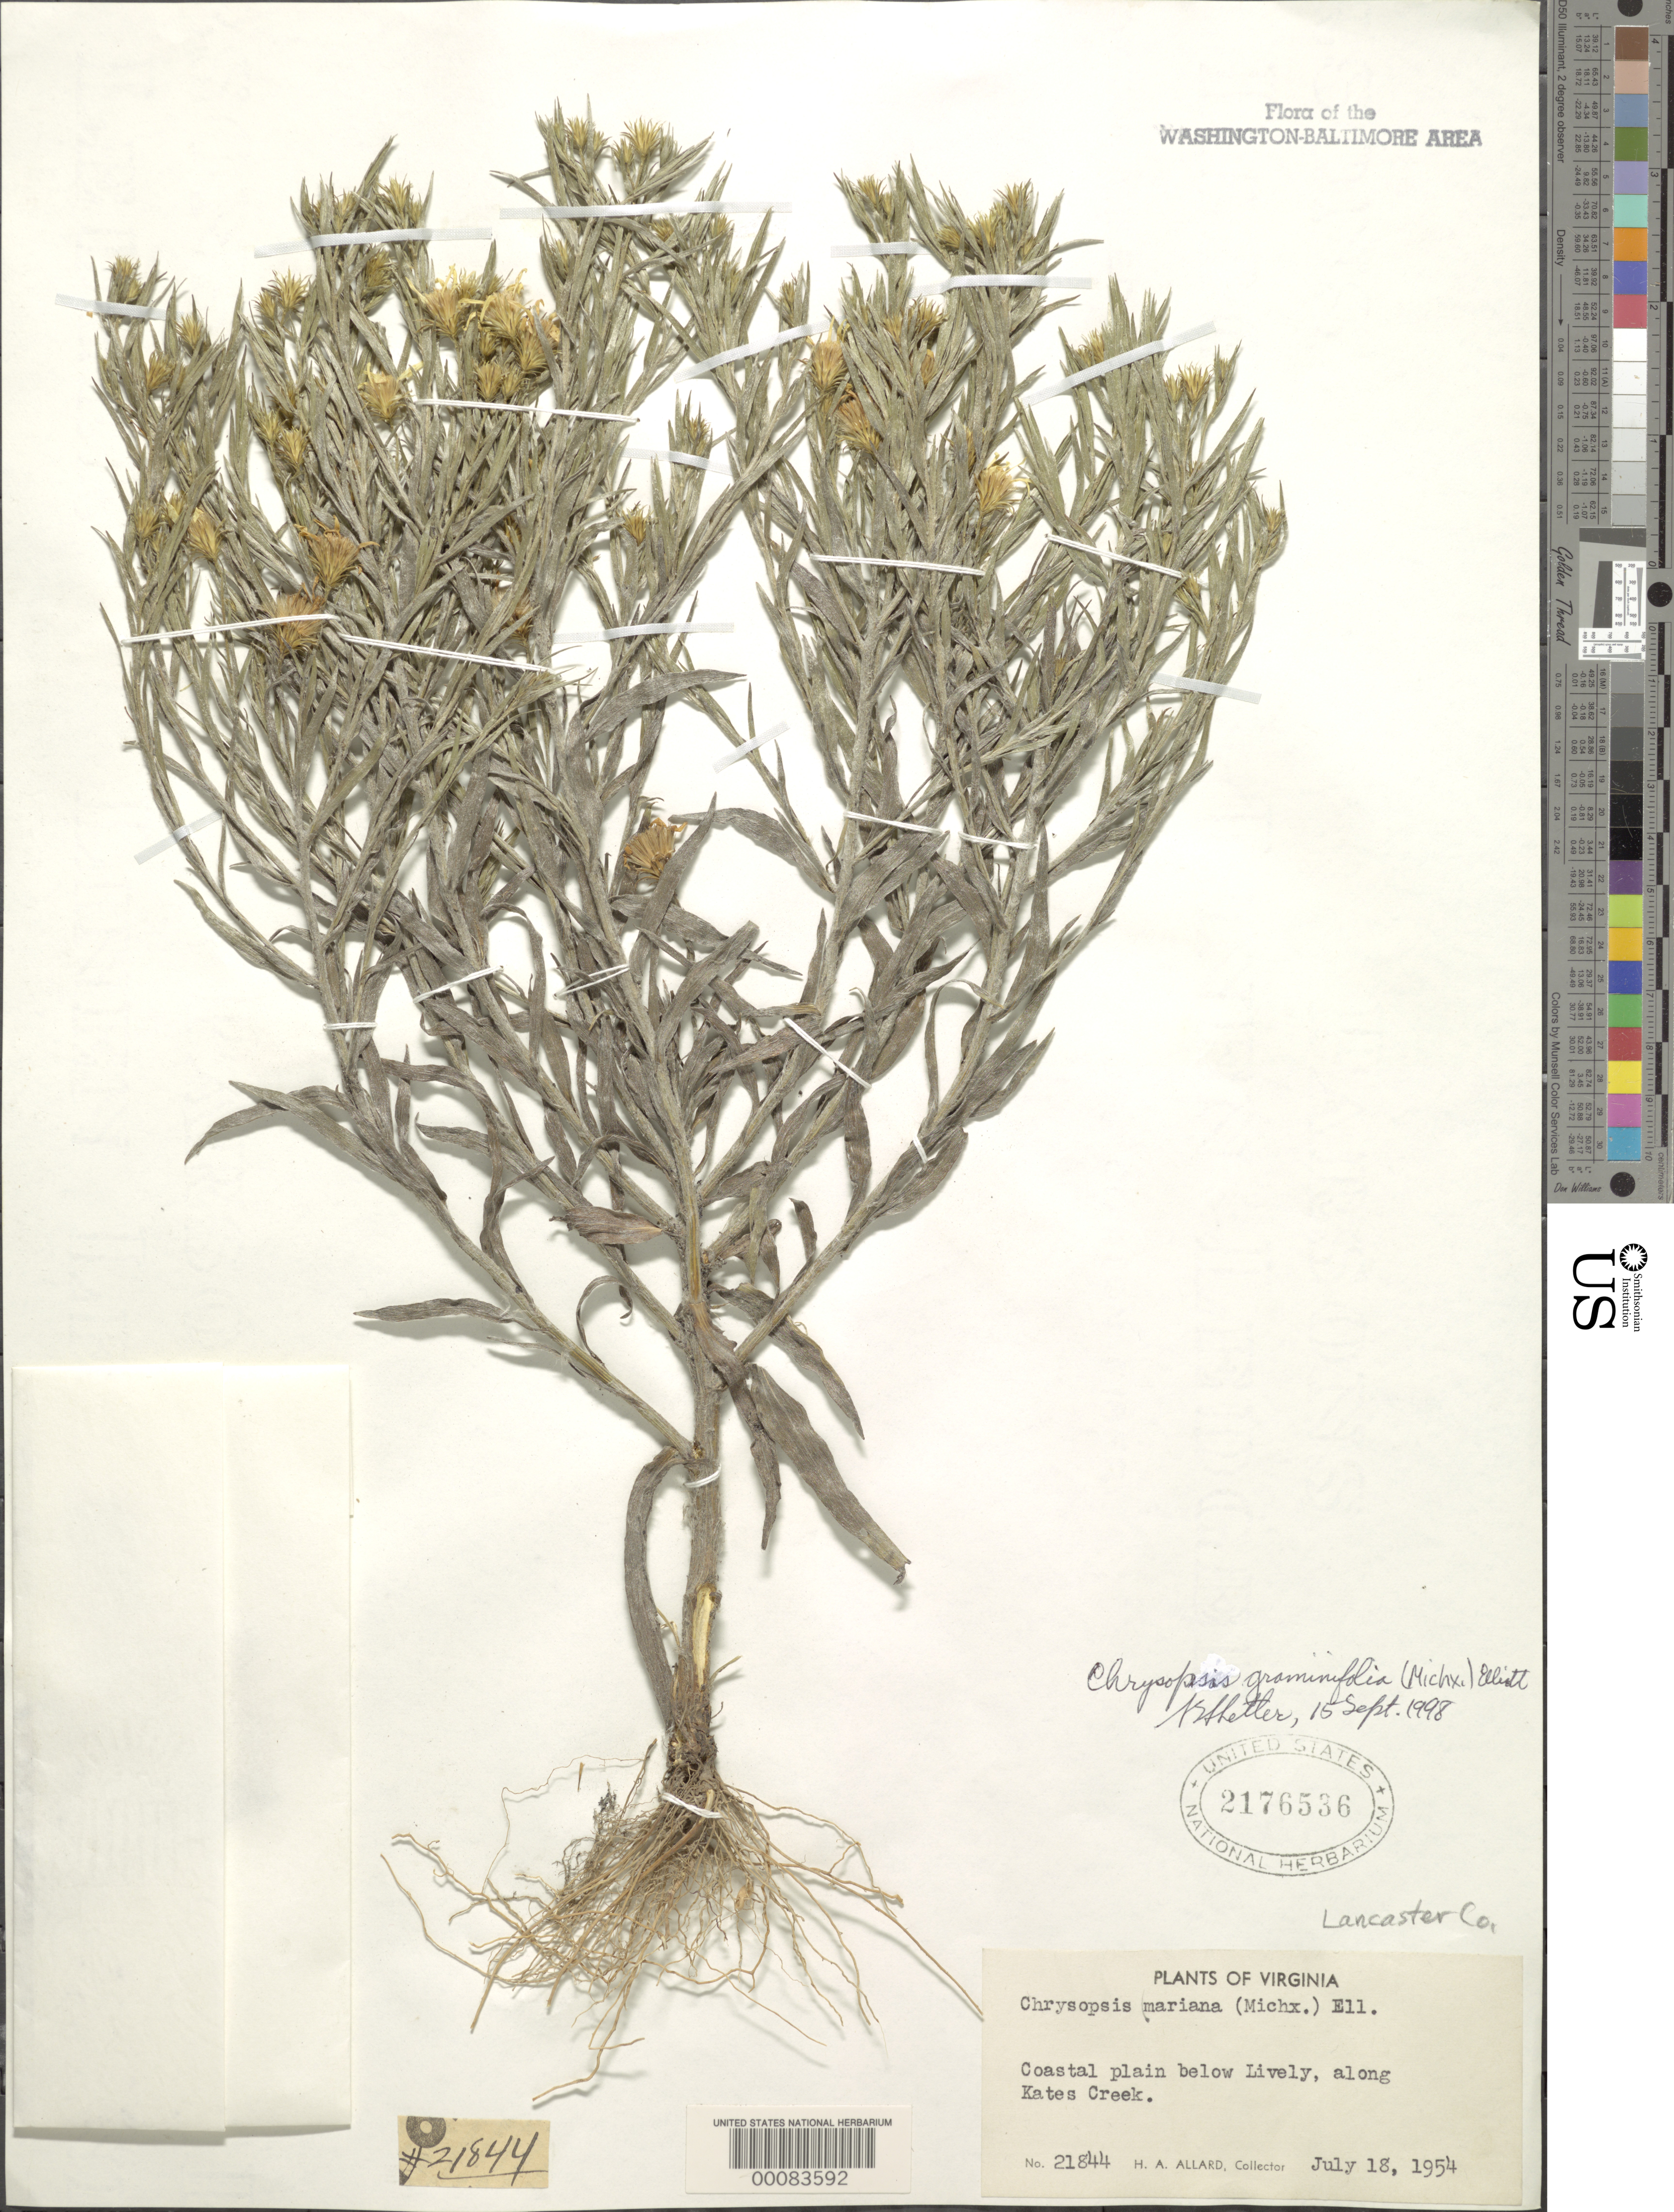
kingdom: Plantae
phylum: Tracheophyta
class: Magnoliopsida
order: Asterales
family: Asteraceae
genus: Chrysopsis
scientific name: Chrysopsis graminifolia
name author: (Michx.) Elliott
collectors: H. A. Allard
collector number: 21844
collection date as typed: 18 Jul 1954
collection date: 1954-07-18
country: United States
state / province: Virginia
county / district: Lancaster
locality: Along Kates Creek below Lively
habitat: Coastal plain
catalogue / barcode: US 2176536